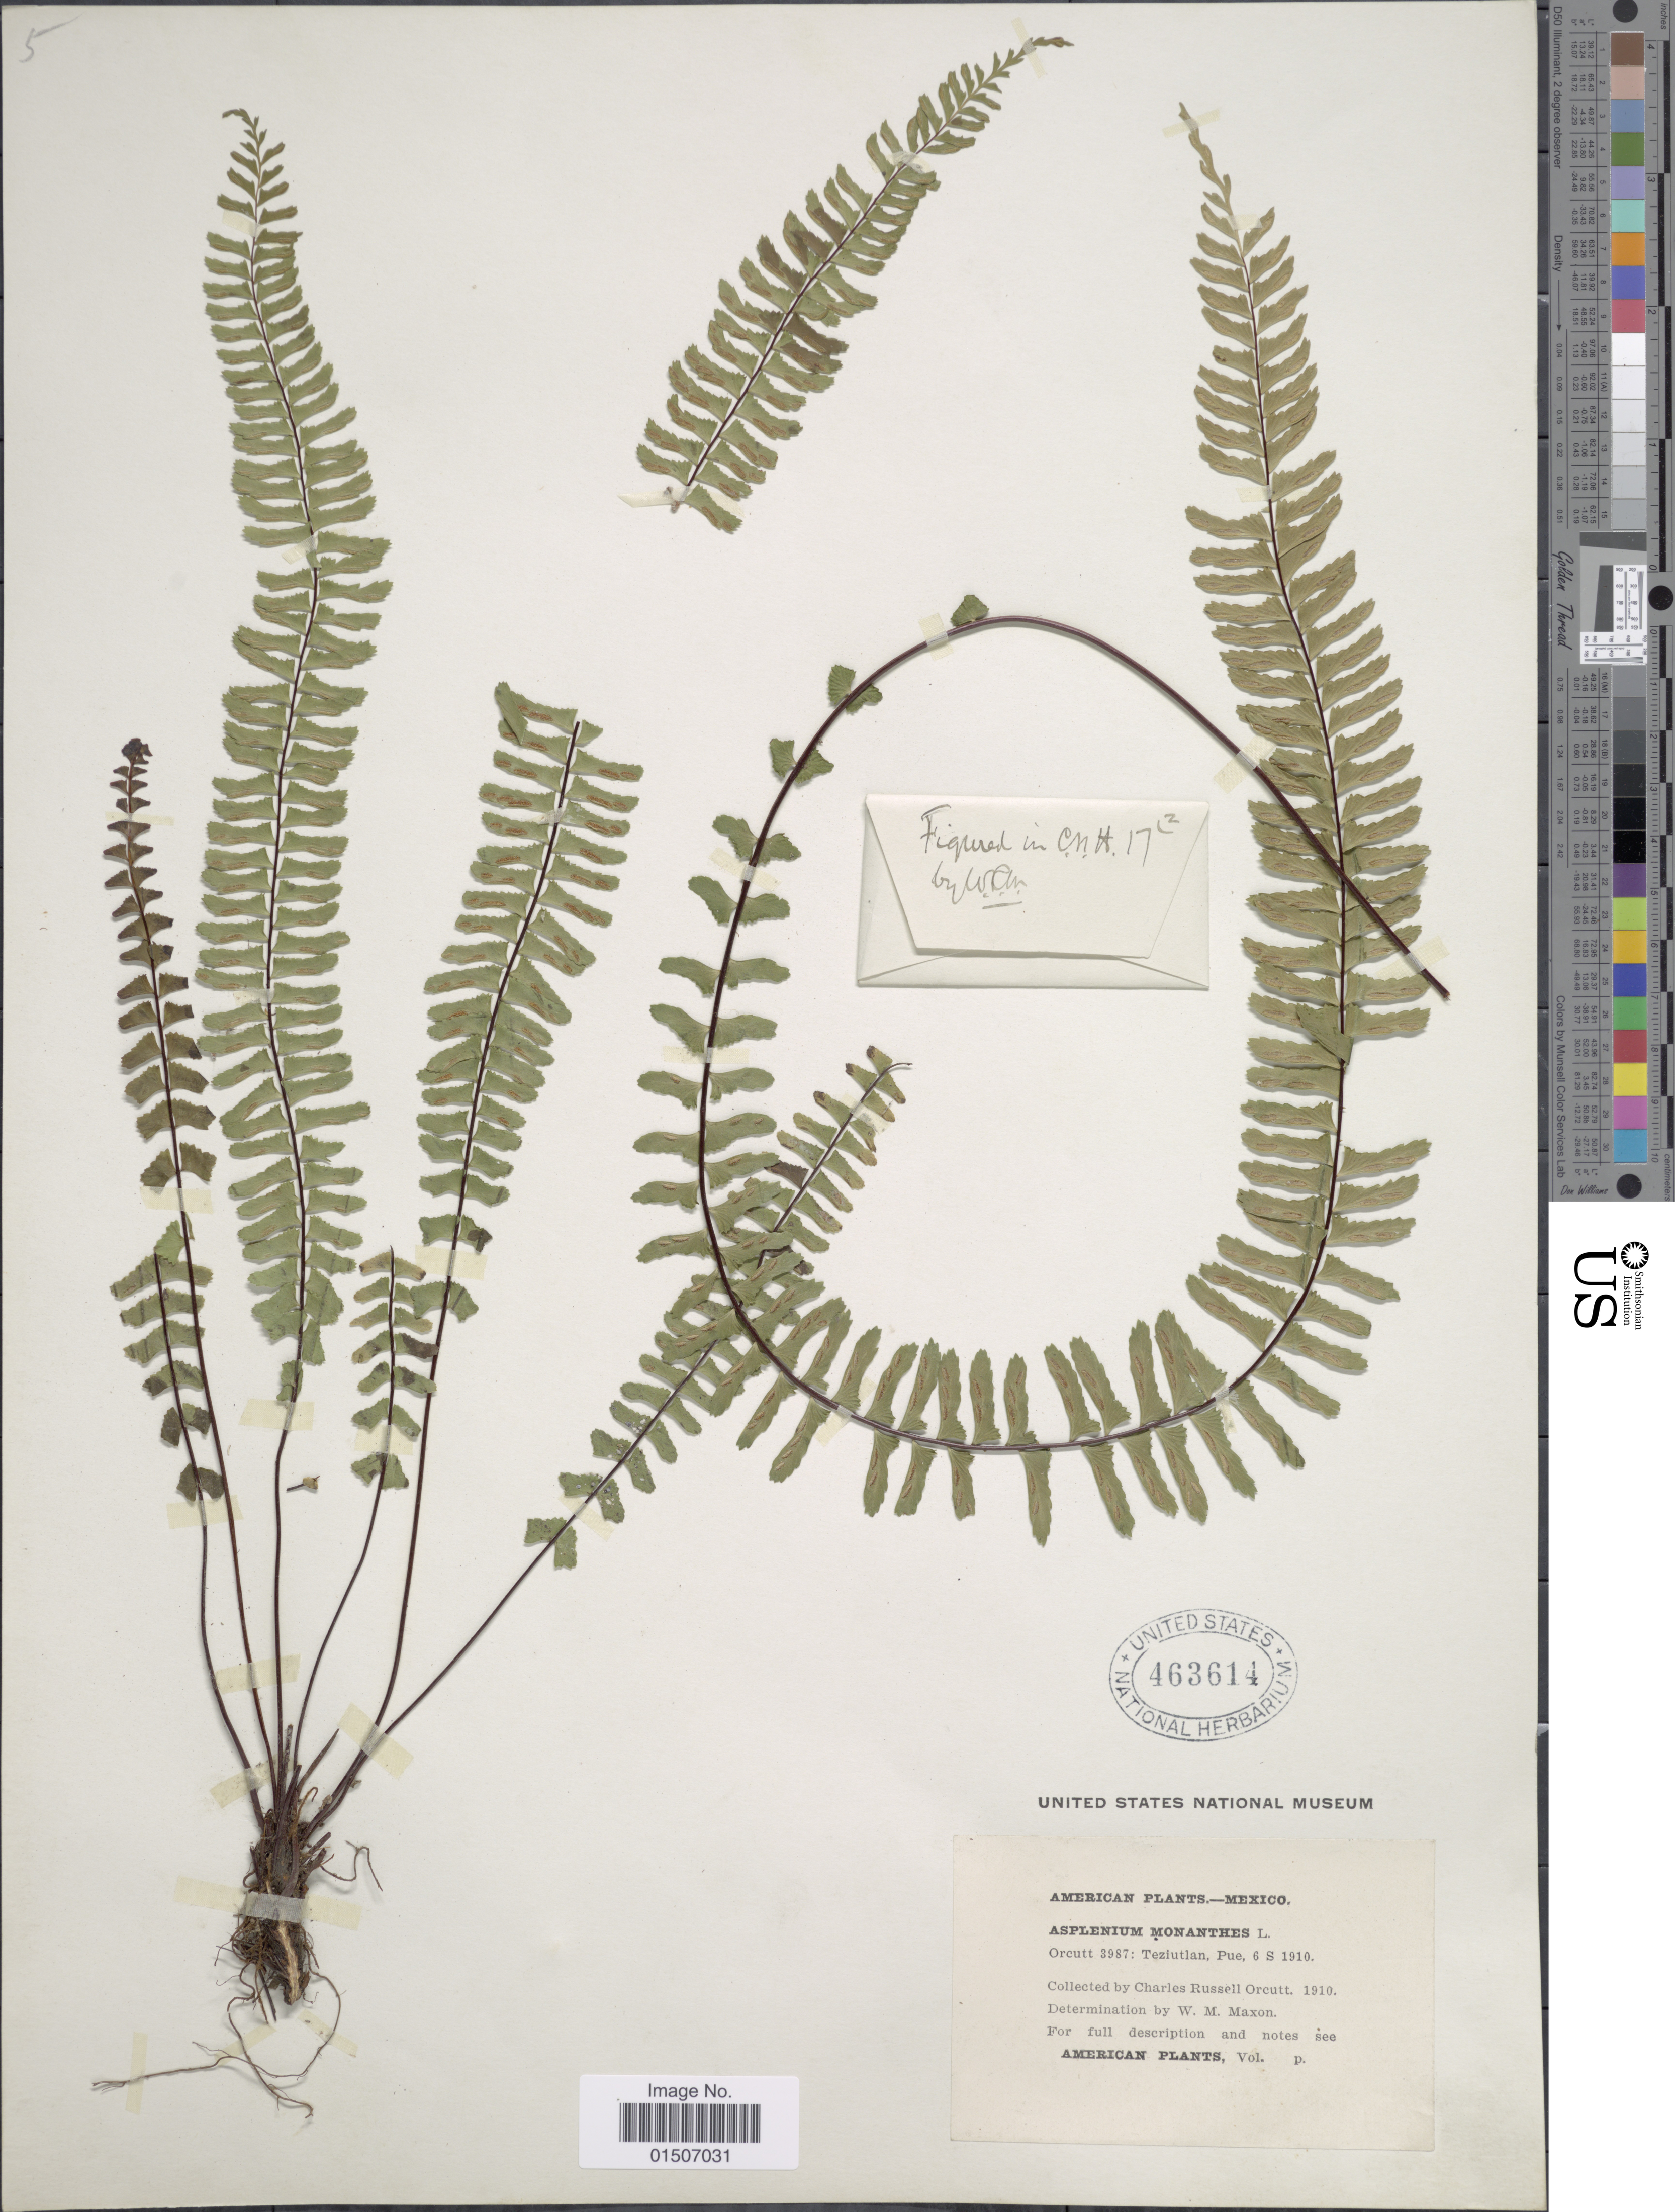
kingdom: Plantae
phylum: Tracheophyta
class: Polypodiopsida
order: Polypodiales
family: Aspleniaceae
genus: Asplenium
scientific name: Asplenium monanthes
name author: L.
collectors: C. R. Orcutt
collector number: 3987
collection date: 1910-09-06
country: Mexico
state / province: Puebla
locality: Teziutlan, Pue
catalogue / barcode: US 463614